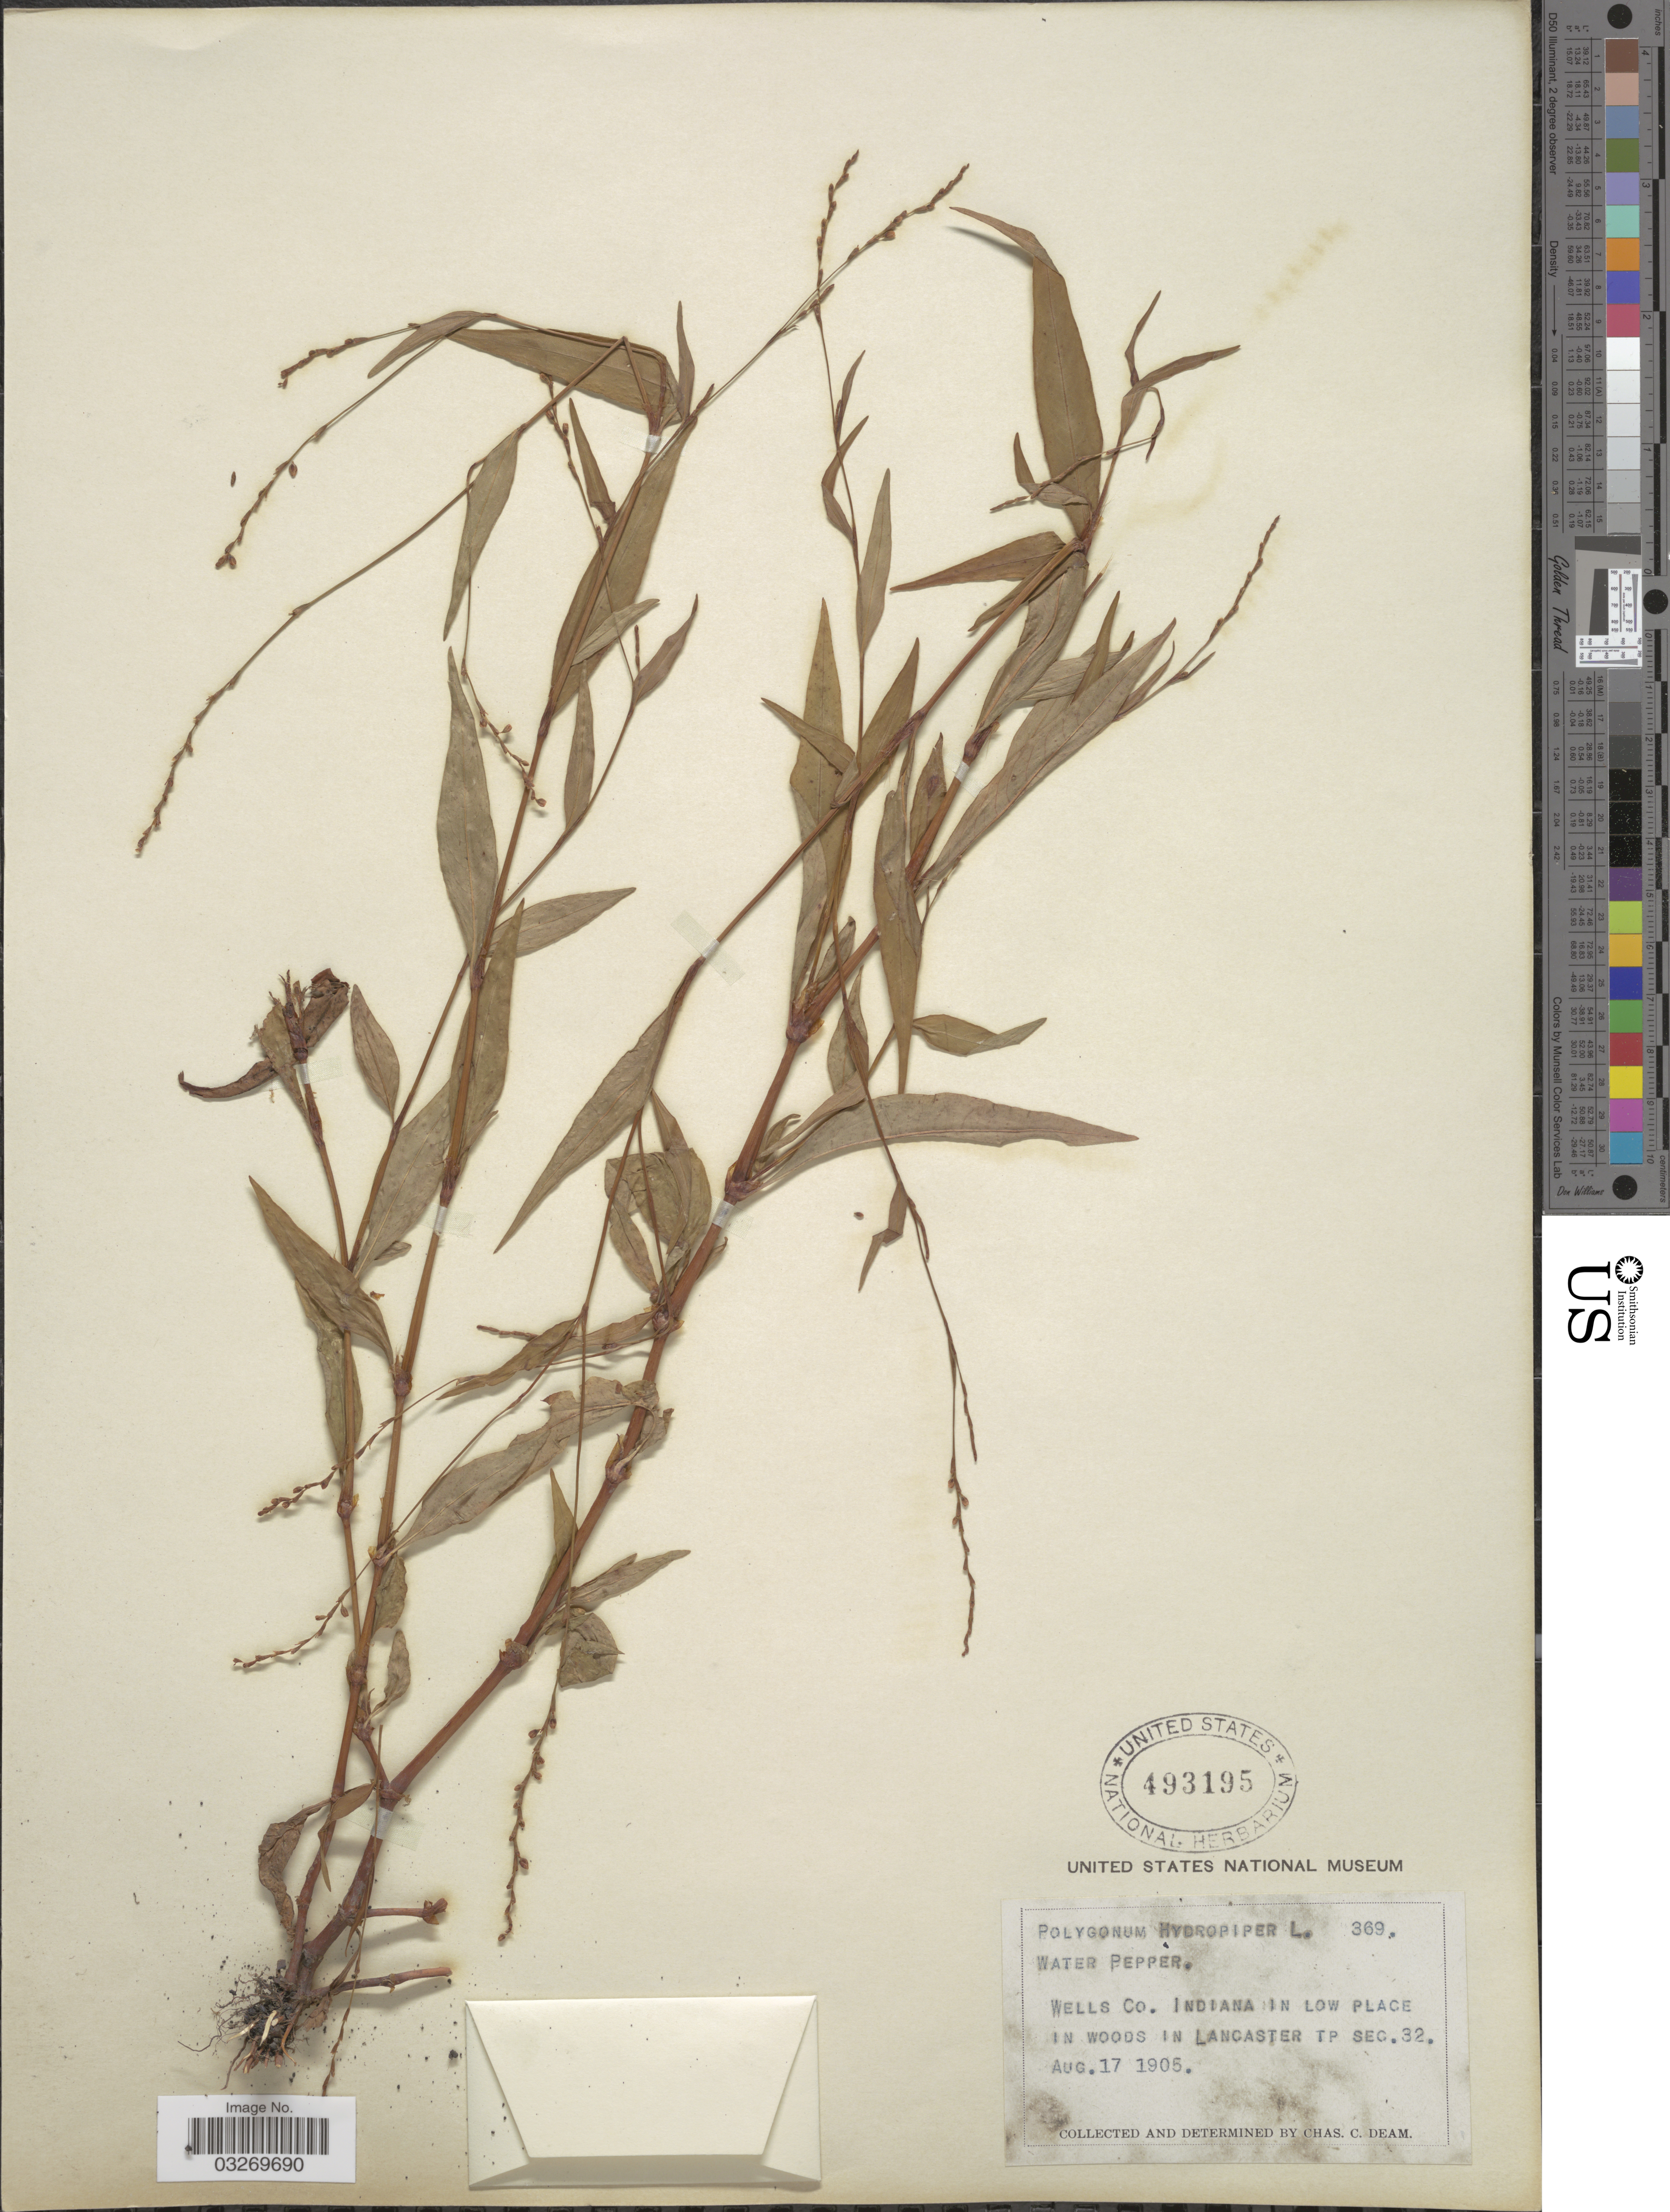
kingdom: Plantae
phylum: Tracheophyta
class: Magnoliopsida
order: Caryophyllales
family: Polygonaceae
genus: Persicaria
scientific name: Persicaria hydropiper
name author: (L.) Delarbre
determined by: Atha, D. E.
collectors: C. C. Deam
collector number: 369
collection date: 1905-08-17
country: United States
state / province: Indiana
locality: Wells Co. Indiana in low place in woods in Lancaster Tp Sec. 32.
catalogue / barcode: US 493195